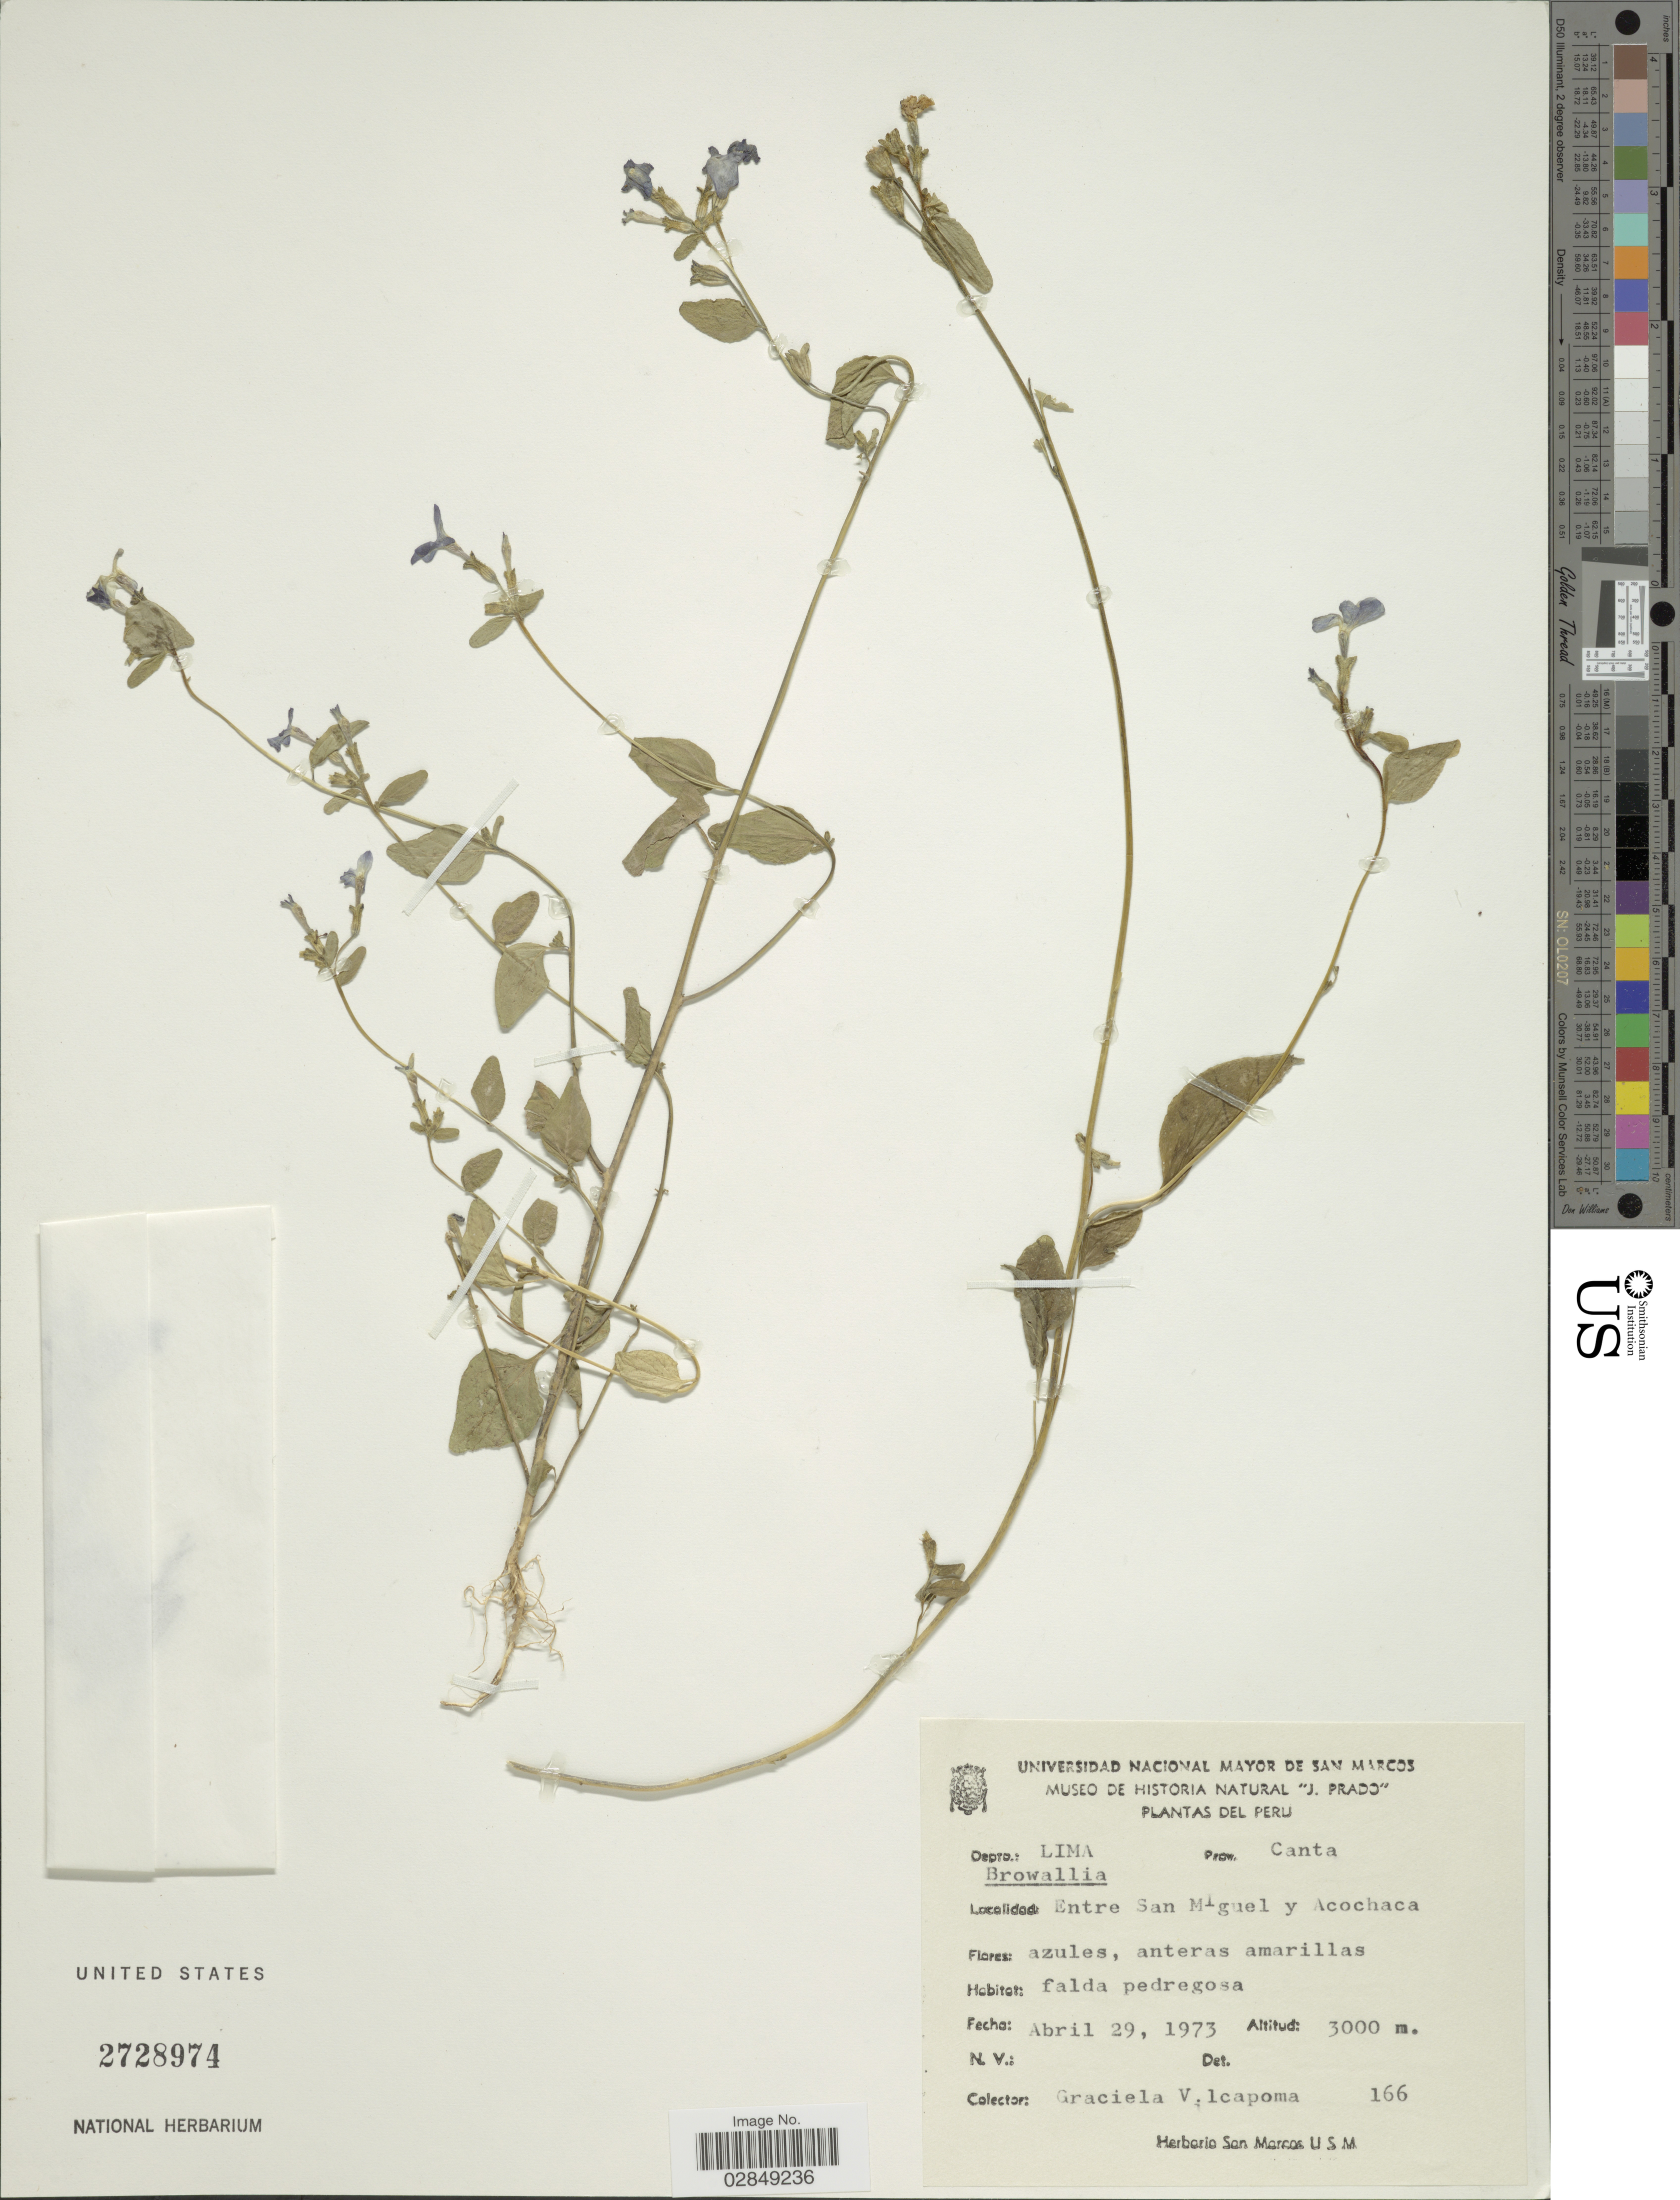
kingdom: Plantae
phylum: Tracheophyta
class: Magnoliopsida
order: Solanales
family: Solanaceae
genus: Browallia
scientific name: Browallia sp.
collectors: G. Vilcapoma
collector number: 166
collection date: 1973-04-29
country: Peru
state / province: Lima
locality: Depto.: LIma Prov. Canta. Entre San Miguel y Acochaca.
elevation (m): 3000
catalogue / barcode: US 2728974